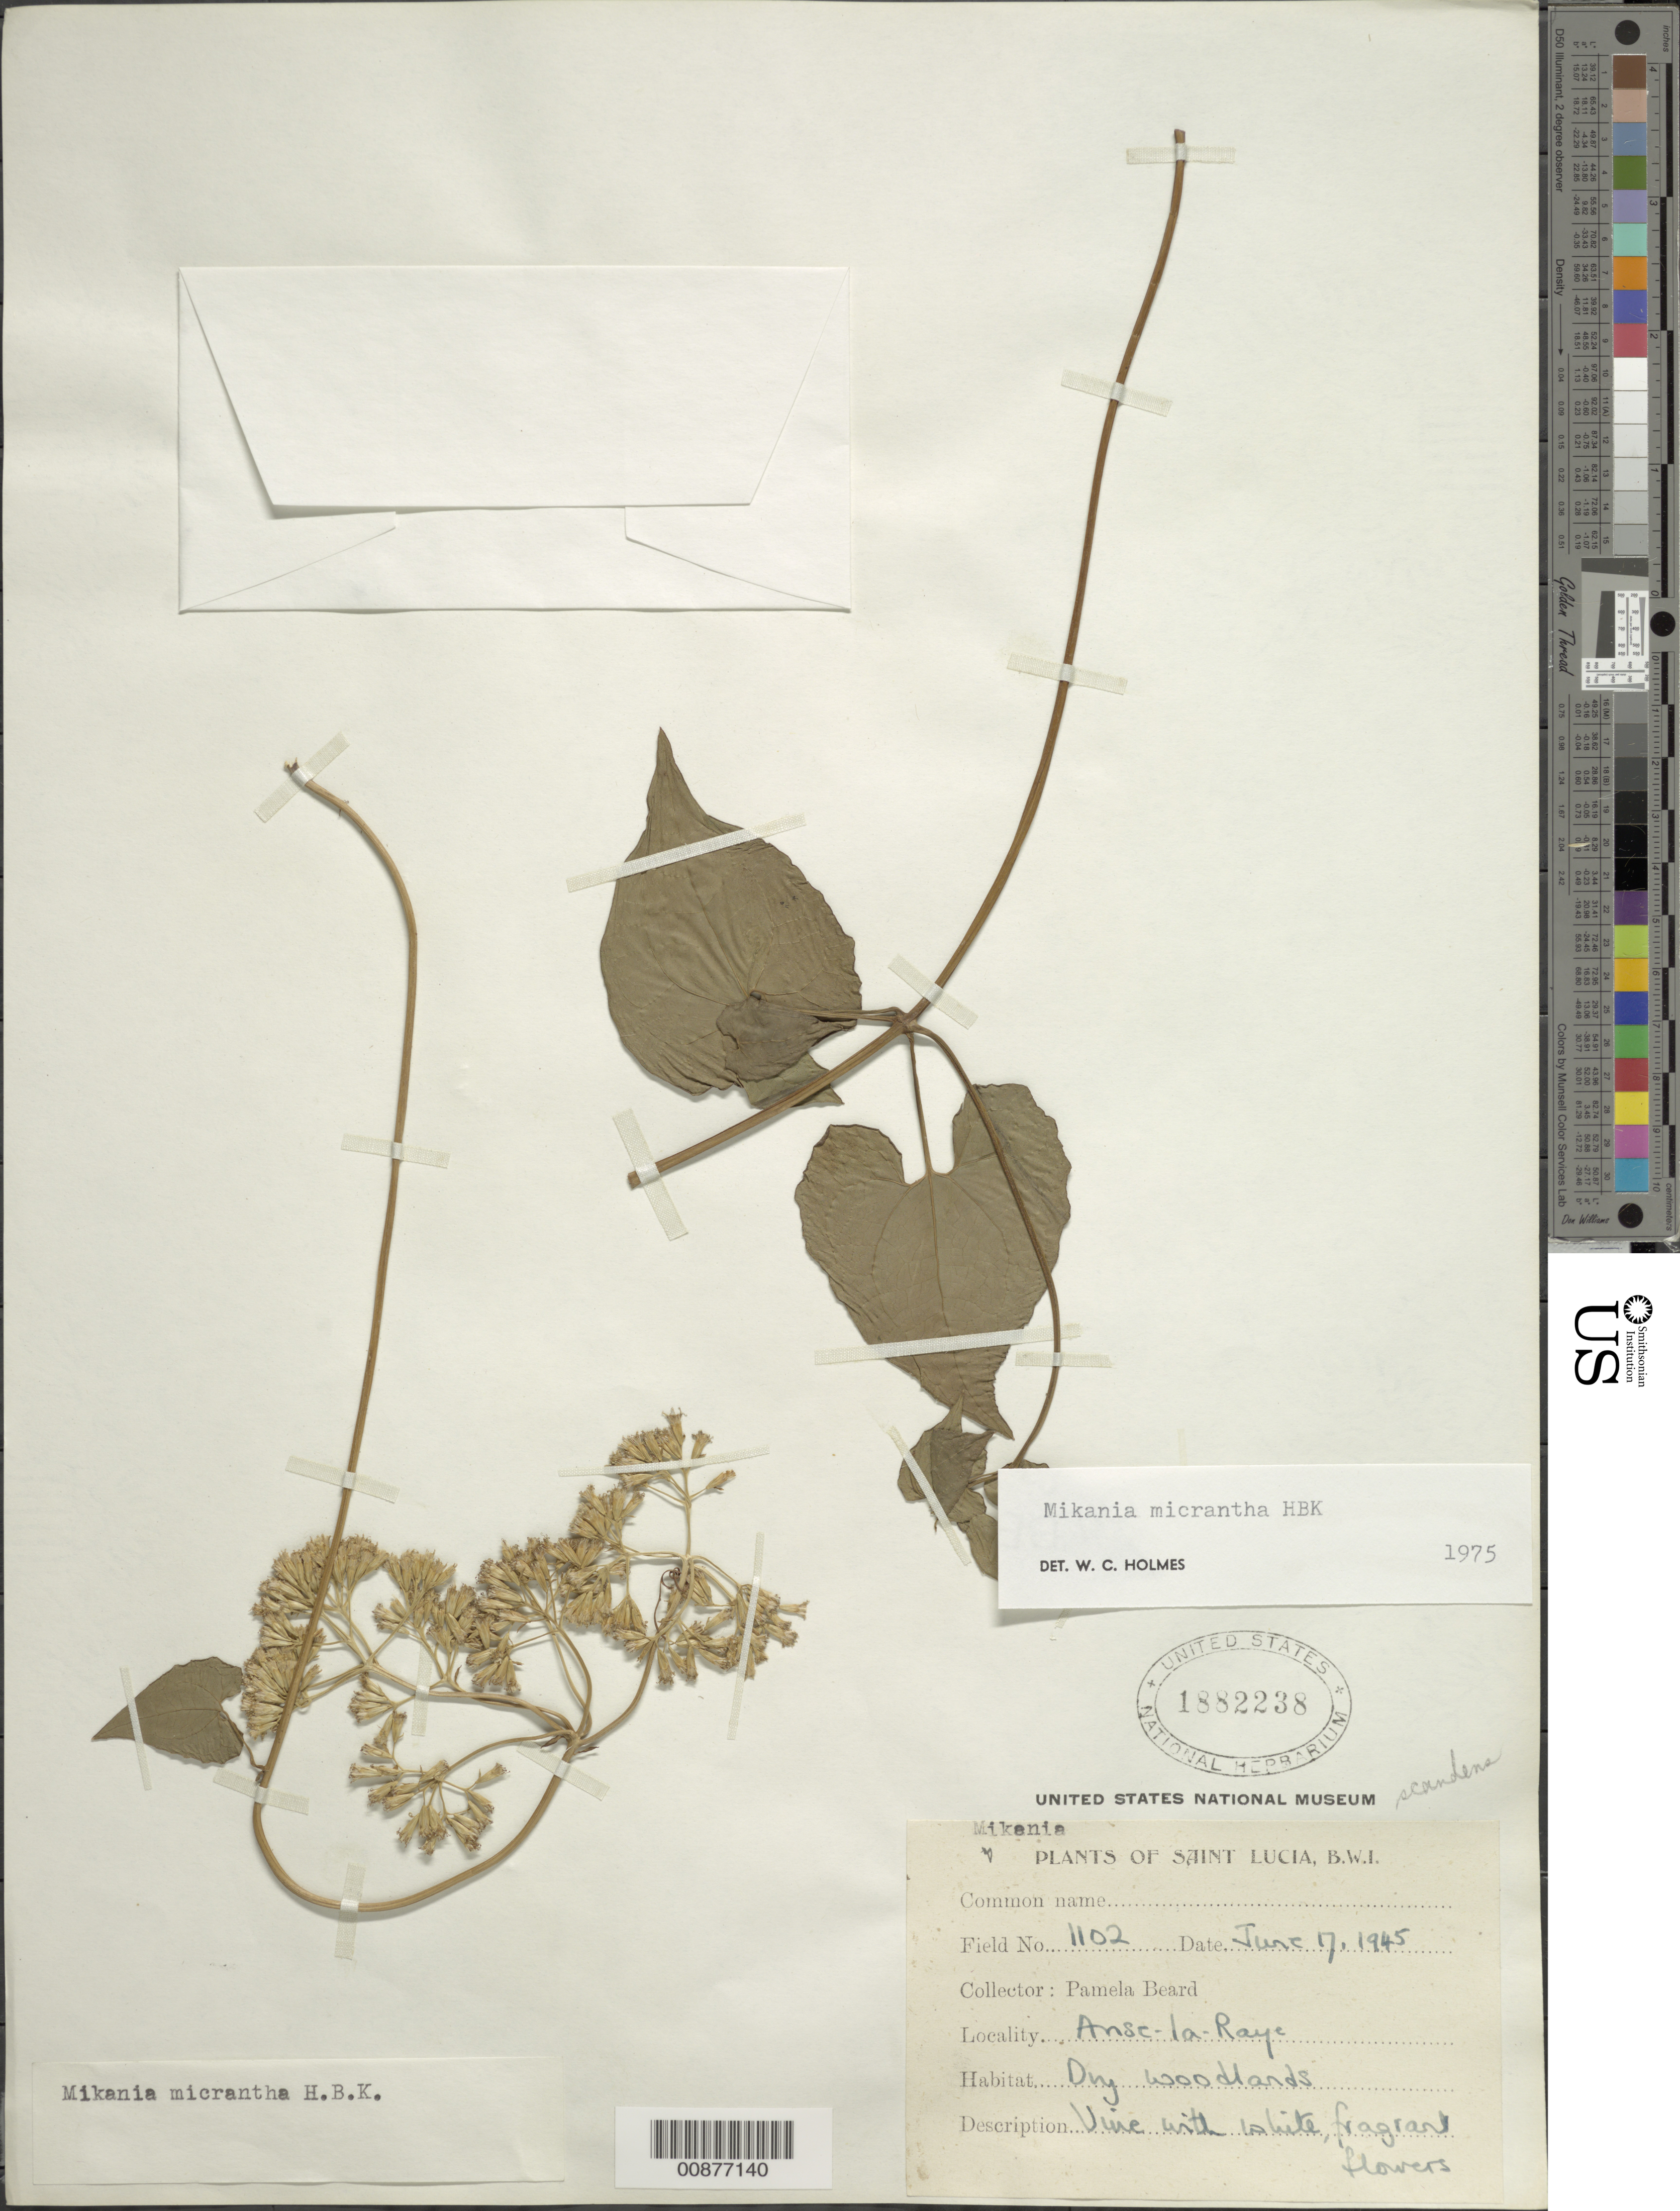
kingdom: Plantae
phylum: Tracheophyta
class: Magnoliopsida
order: Asterales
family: Asteraceae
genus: Mikania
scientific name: Mikania micrantha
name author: Kunth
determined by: Holmes, Walter C., (BAYLU), Baylor University (UNITED STATES)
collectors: P. Beard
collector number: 1102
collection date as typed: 07 Jun 1945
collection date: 1945-06-07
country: St. Lucia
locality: Anse-la-Raye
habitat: Dry Woodlands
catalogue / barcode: US 1882238